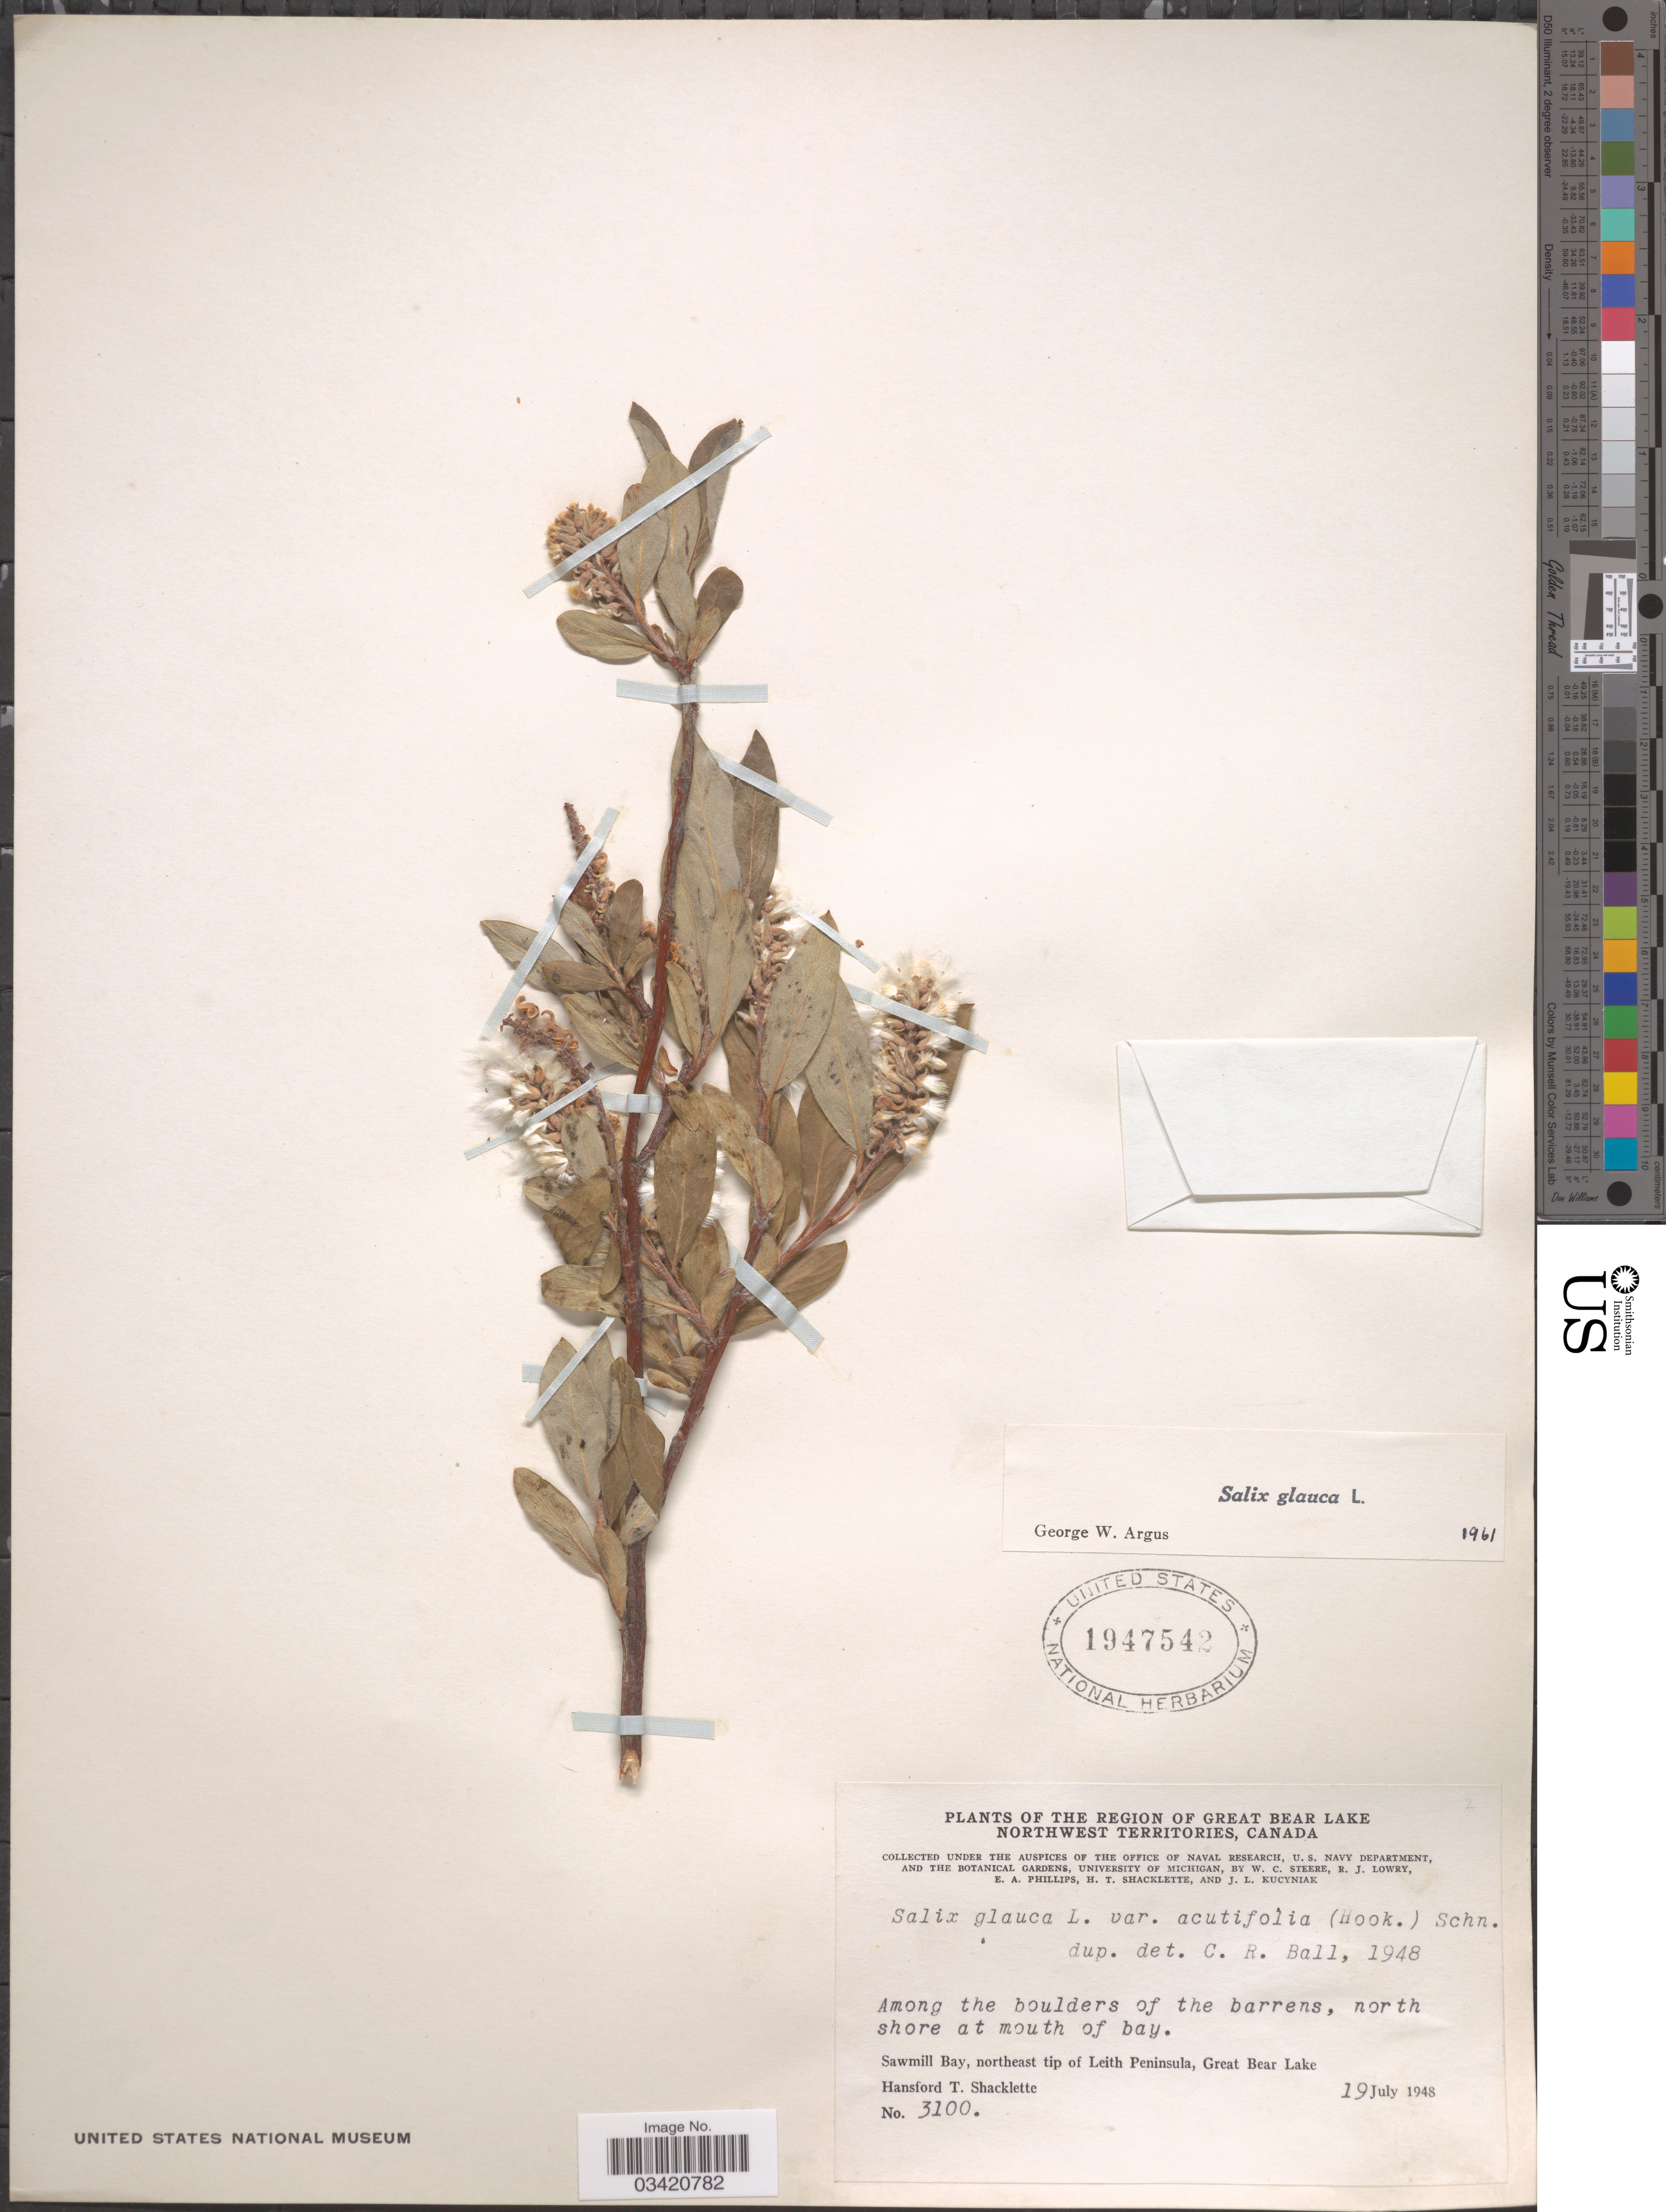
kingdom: Plantae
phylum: Tracheophyta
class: Magnoliopsida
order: Malpighiales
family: Salicaceae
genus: Salix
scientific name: Salix glauca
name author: L.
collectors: H. Shacklette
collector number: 3100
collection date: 1948-07-19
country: Canada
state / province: Northwest Territories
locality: Region of Great Bear Lake. Among the boulders of the barrens, north shore at mouth of Bay. Sawmill Bay, northeast tip of Leith Peninsula, Great Bear Lake.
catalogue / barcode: US 1947542